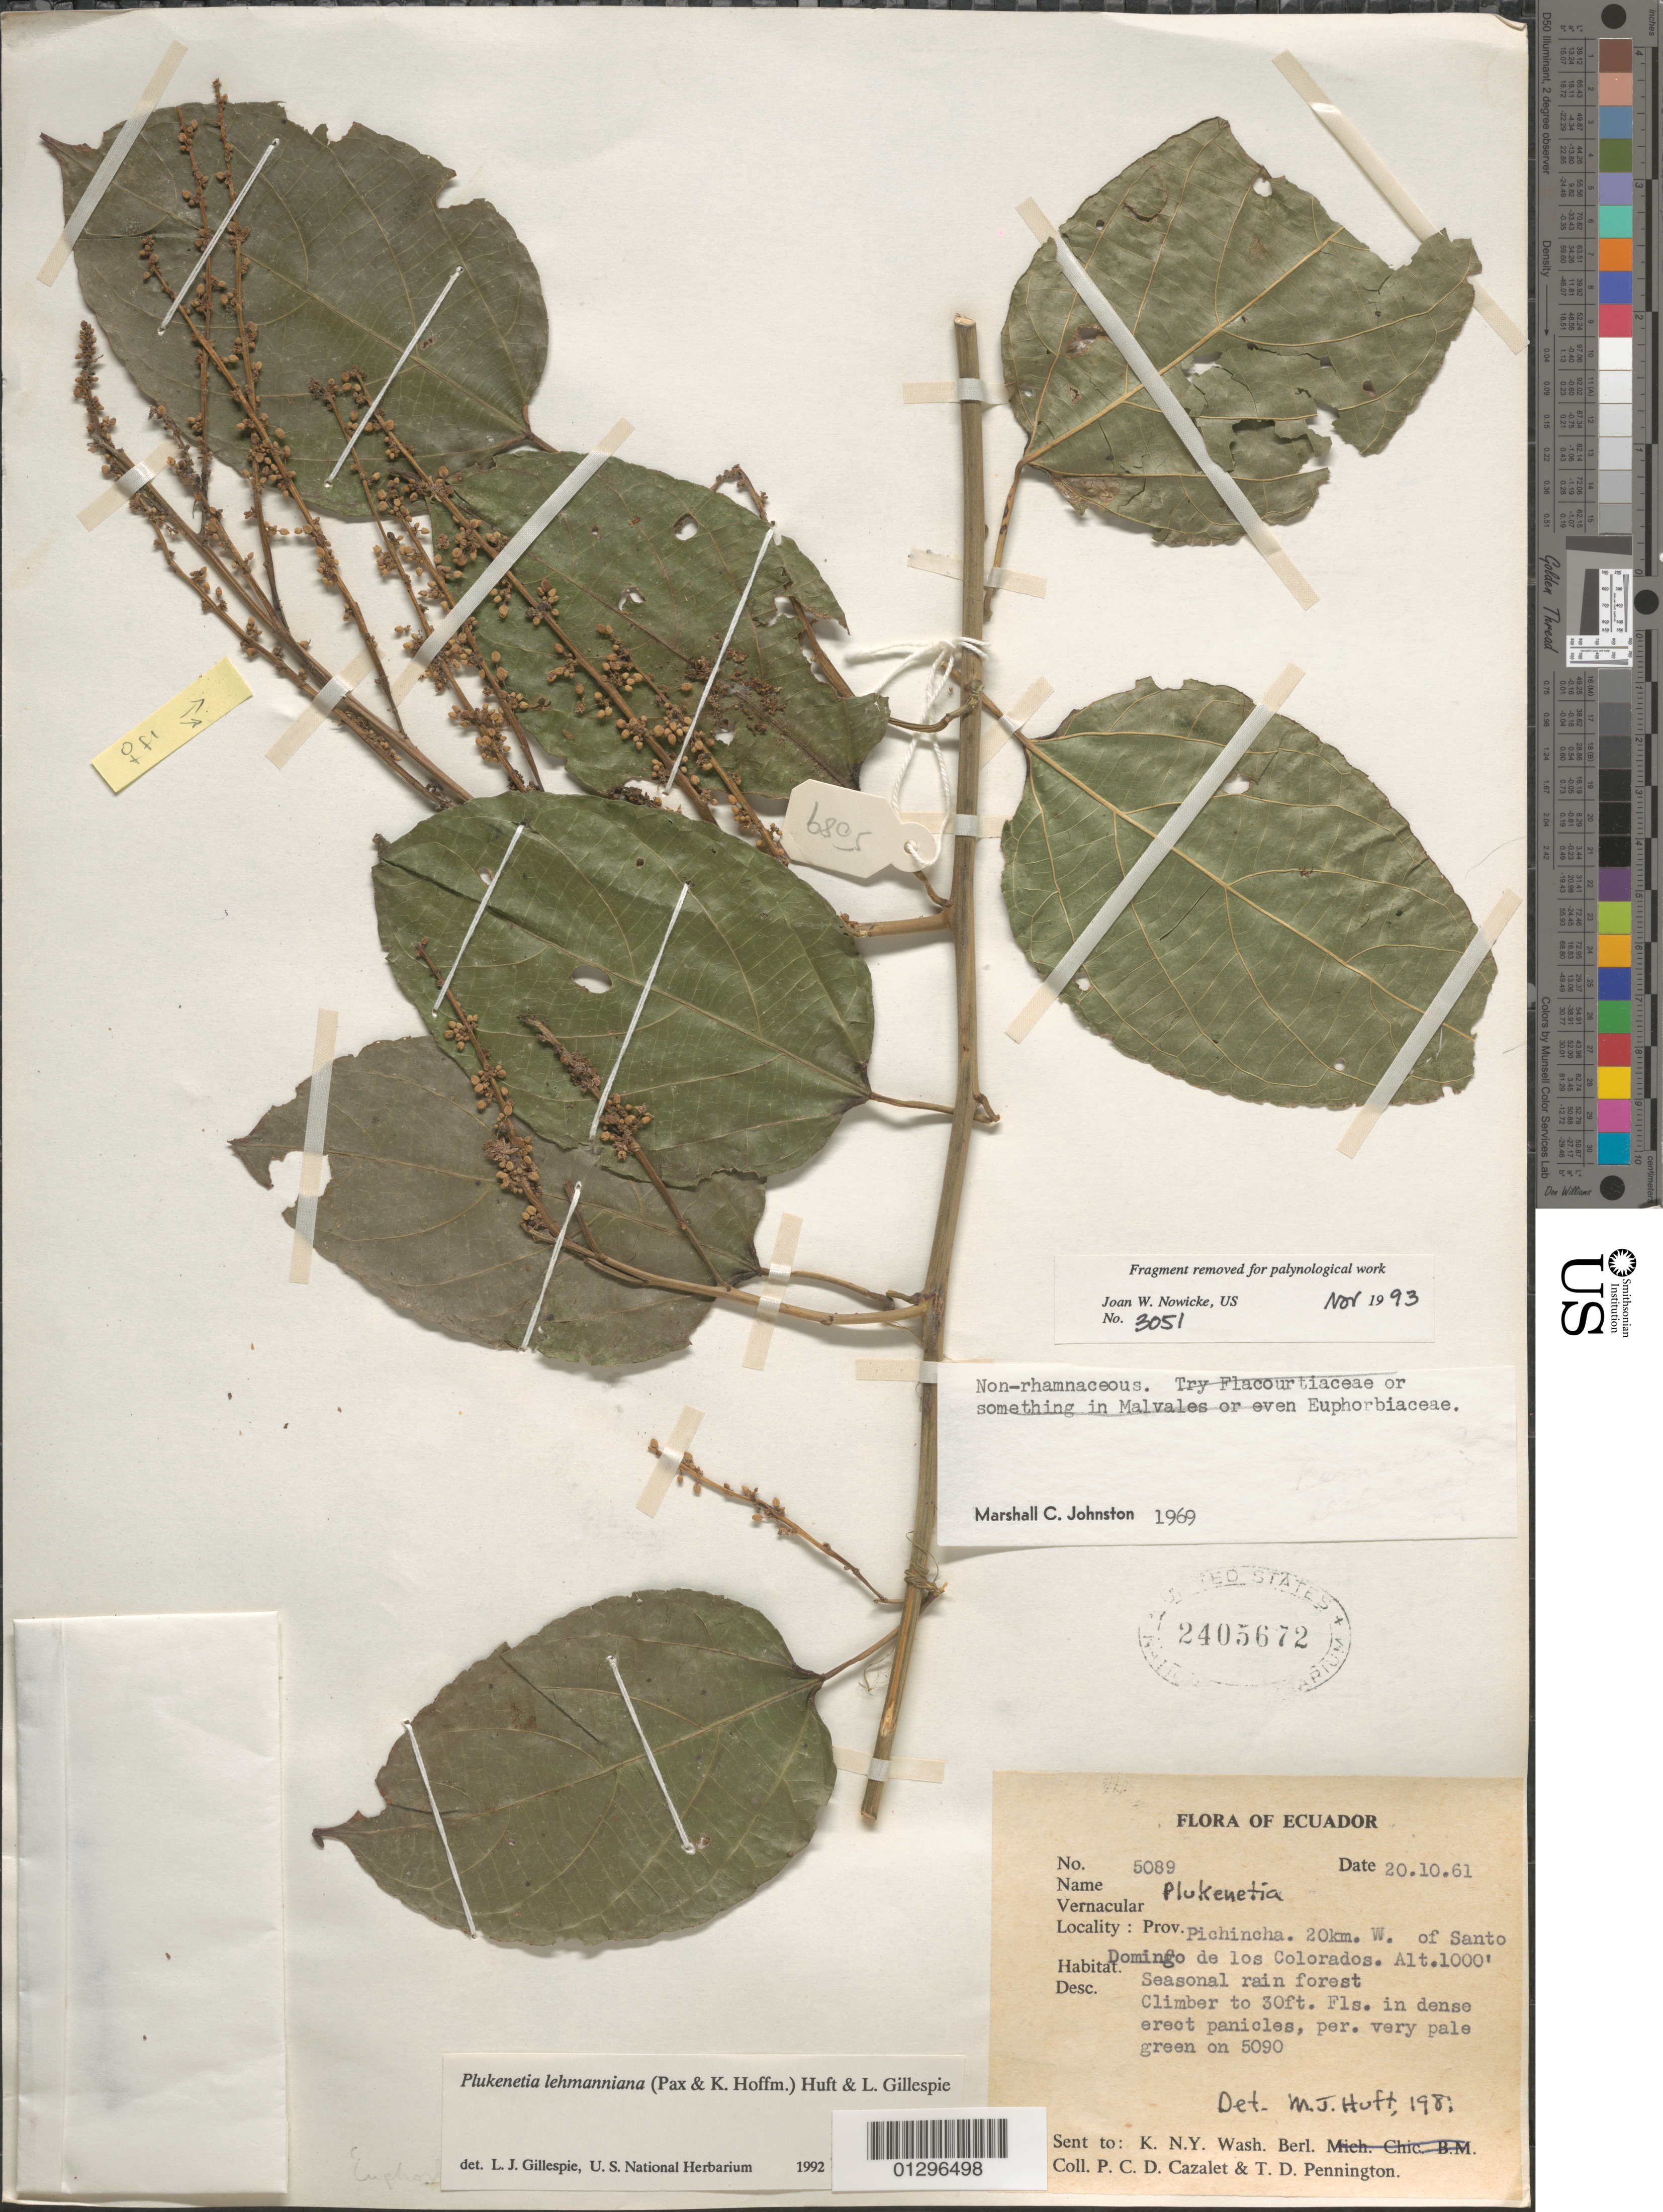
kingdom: Plantae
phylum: Tracheophyta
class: Magnoliopsida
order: Malpighiales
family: Euphorbiaceae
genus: Plukenetia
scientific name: Plukenetia lehmanniana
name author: (Pax & K. Hoffm.) Huft & L.J. Gillespie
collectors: P. Cazalet & T. D. Pennington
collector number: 5089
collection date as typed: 20 Oct 1961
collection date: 1961-10-20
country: Ecuador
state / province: Pichincha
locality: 20 km W of Santo Domingo de los Colorados.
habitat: Climber.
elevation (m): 305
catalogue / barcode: US 2405672